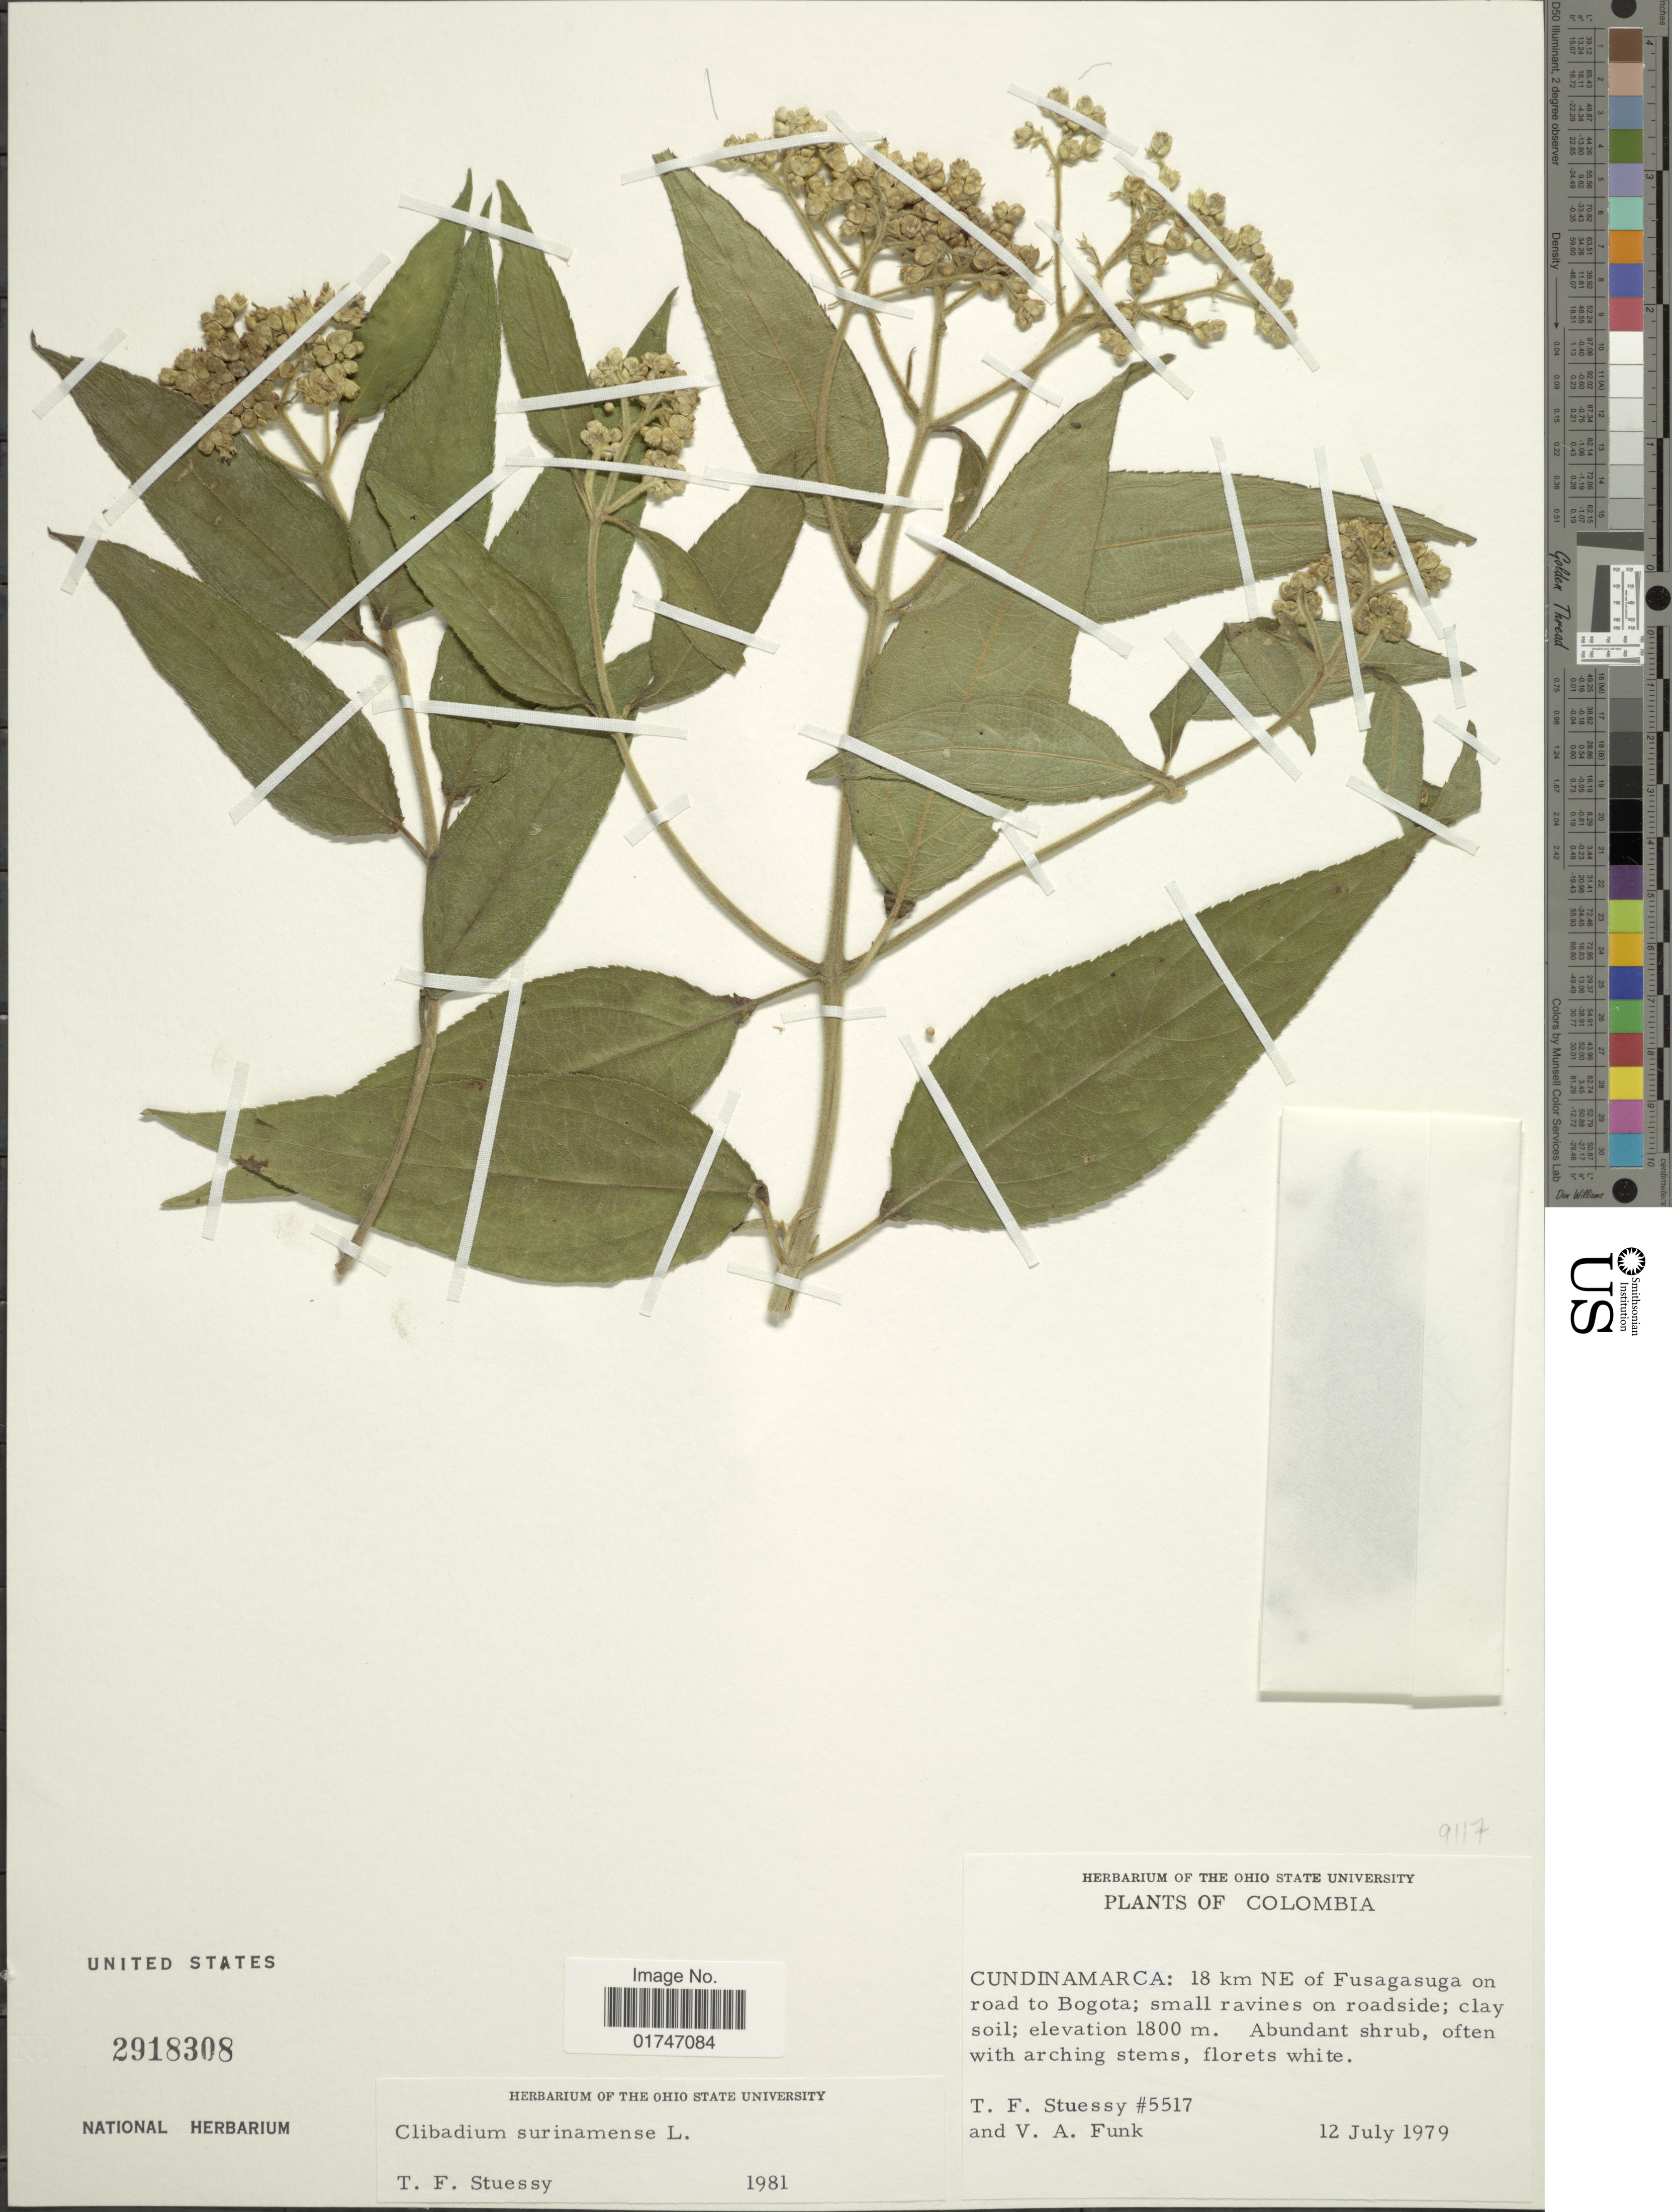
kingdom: Plantae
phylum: Tracheophyta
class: Magnoliopsida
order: Asterales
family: Asteraceae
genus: Clibadium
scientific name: Clibadium surinamense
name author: L.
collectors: T. Stuessy & V. Funk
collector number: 5517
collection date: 1979-07-12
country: Colombia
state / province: Cundinamarca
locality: Cundinamarca: 18 km NE of Fusagasuga on road to Bogota; small ravines on roadside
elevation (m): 1800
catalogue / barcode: US 2918308